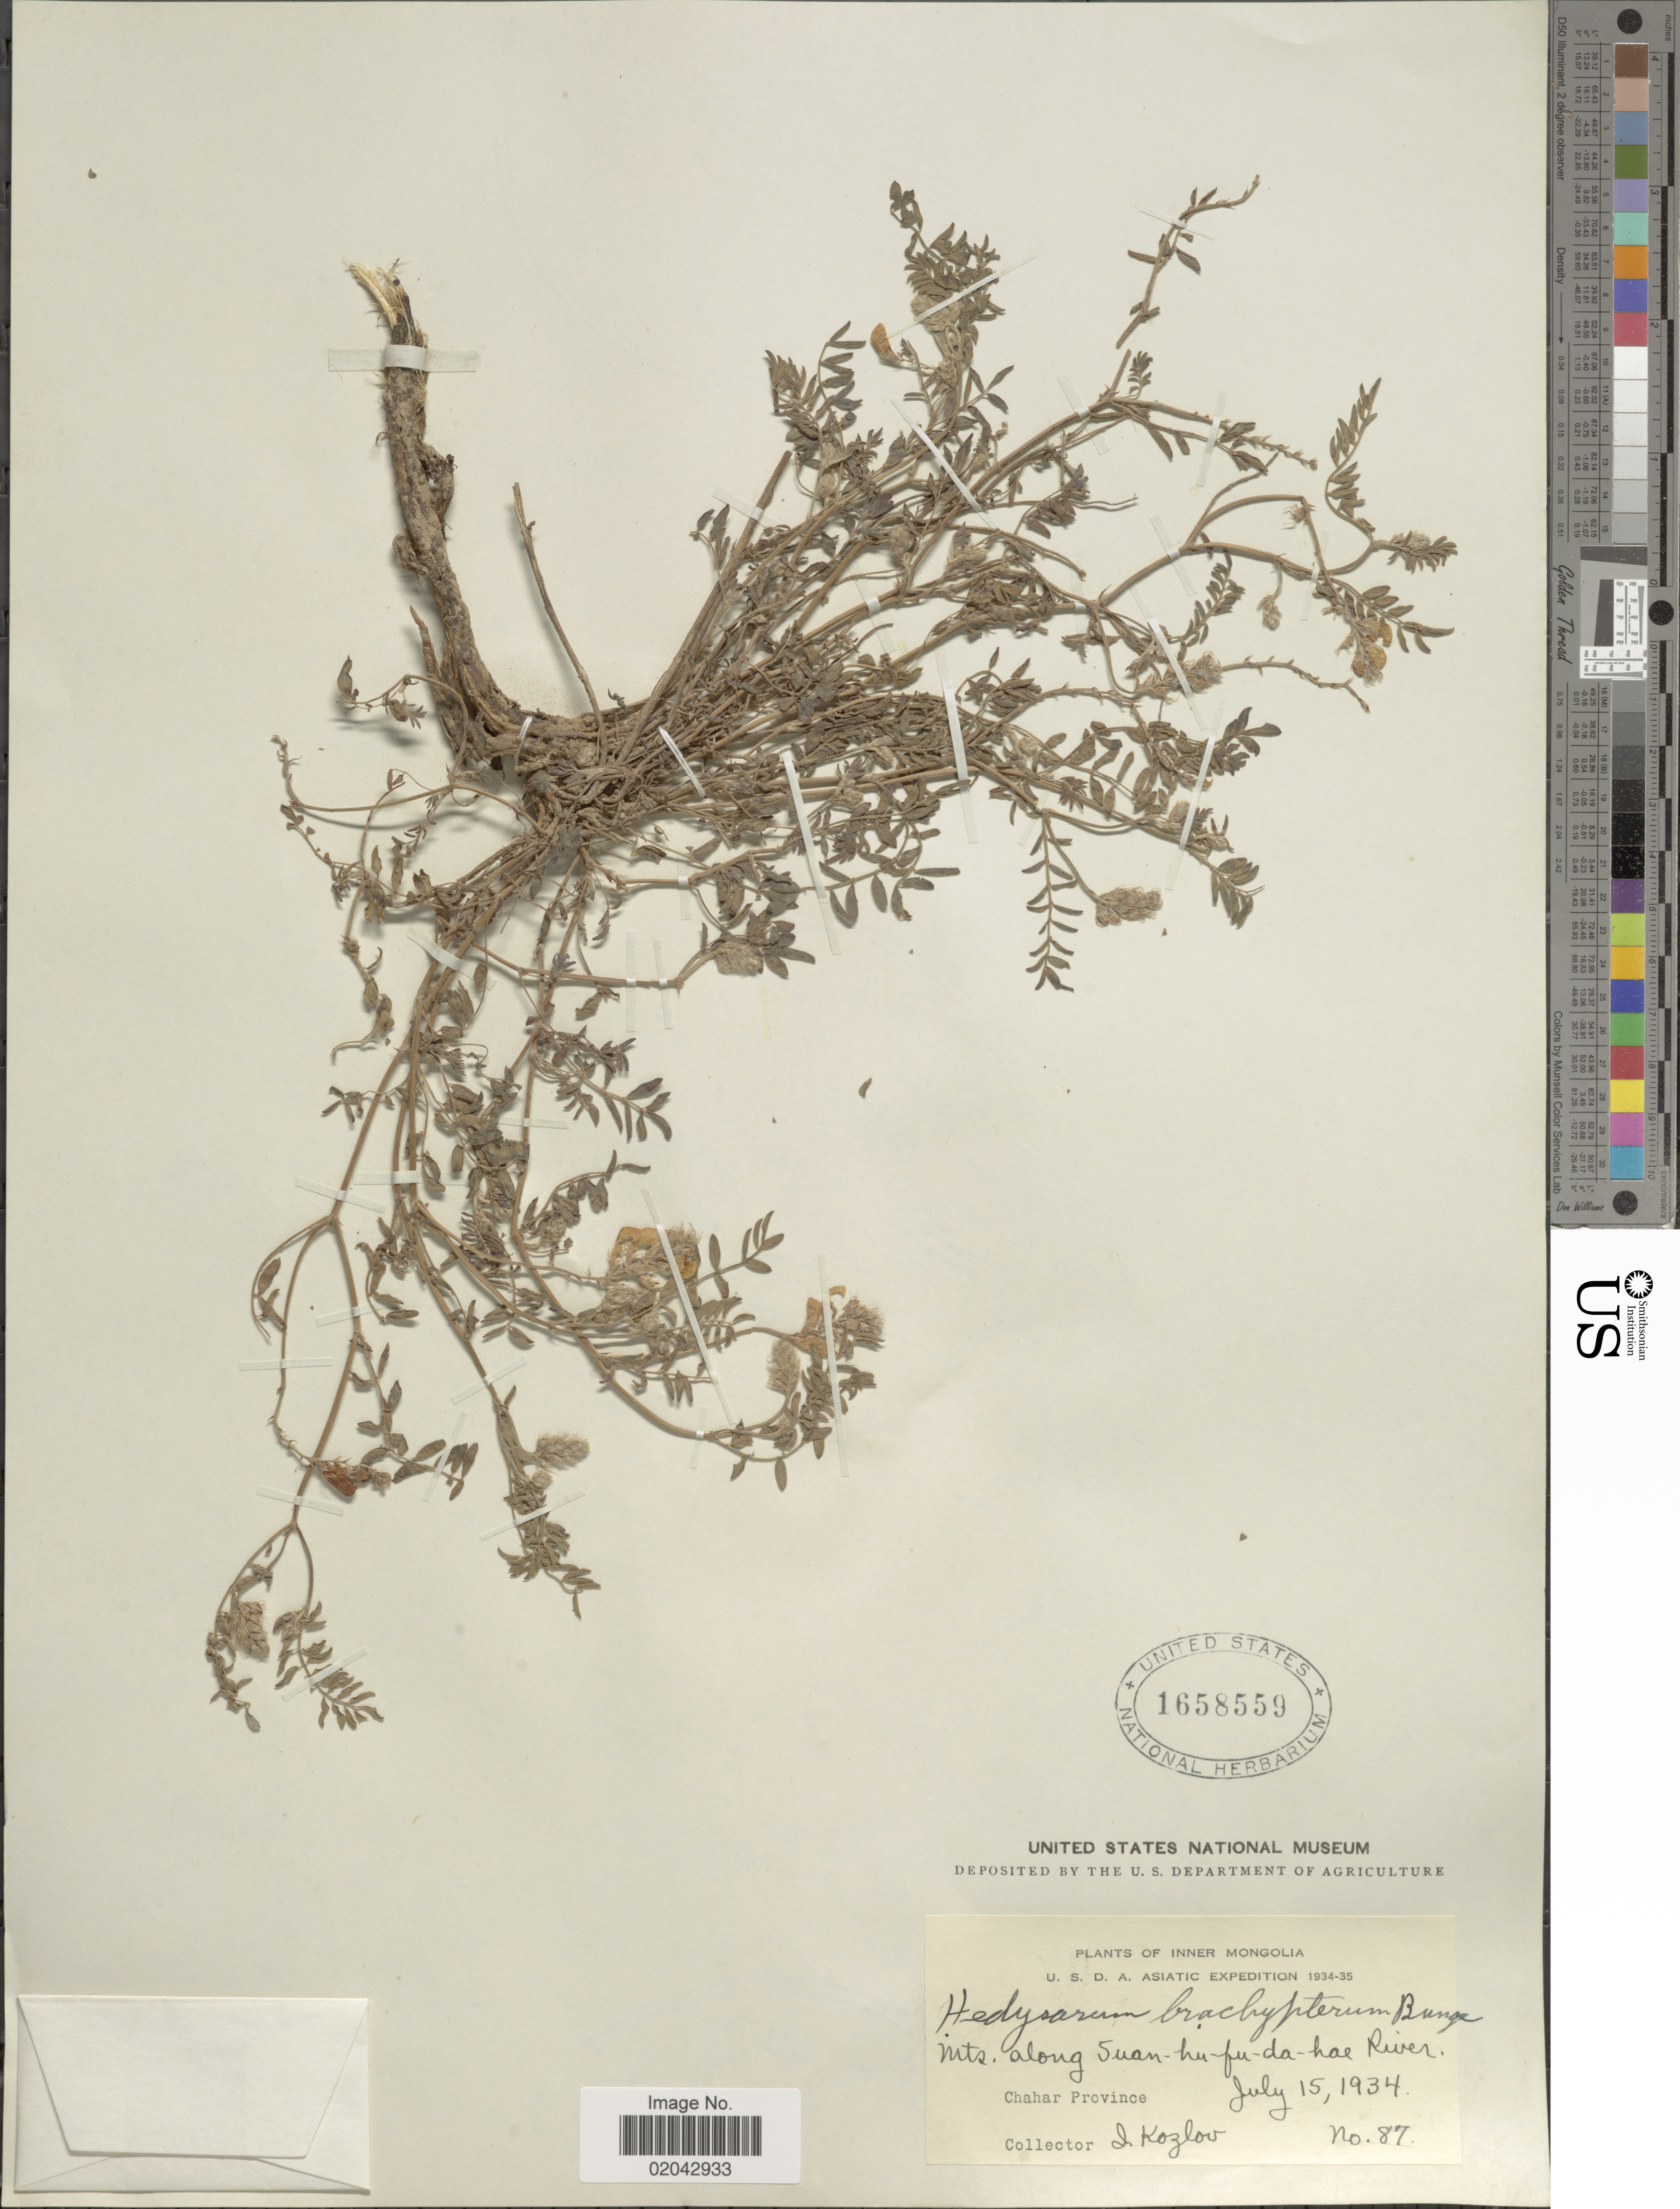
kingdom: Plantae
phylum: Tracheophyta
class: Magnoliopsida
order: Fabales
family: Fabaceae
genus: Hedysarum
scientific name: Hedysarum brachypterum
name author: Bunge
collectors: I. Kozlov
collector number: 87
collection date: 1934-07-15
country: Mongolia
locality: Mts. along Suan-hu-fu-da-hae River, Chahar Province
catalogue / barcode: US 1658559